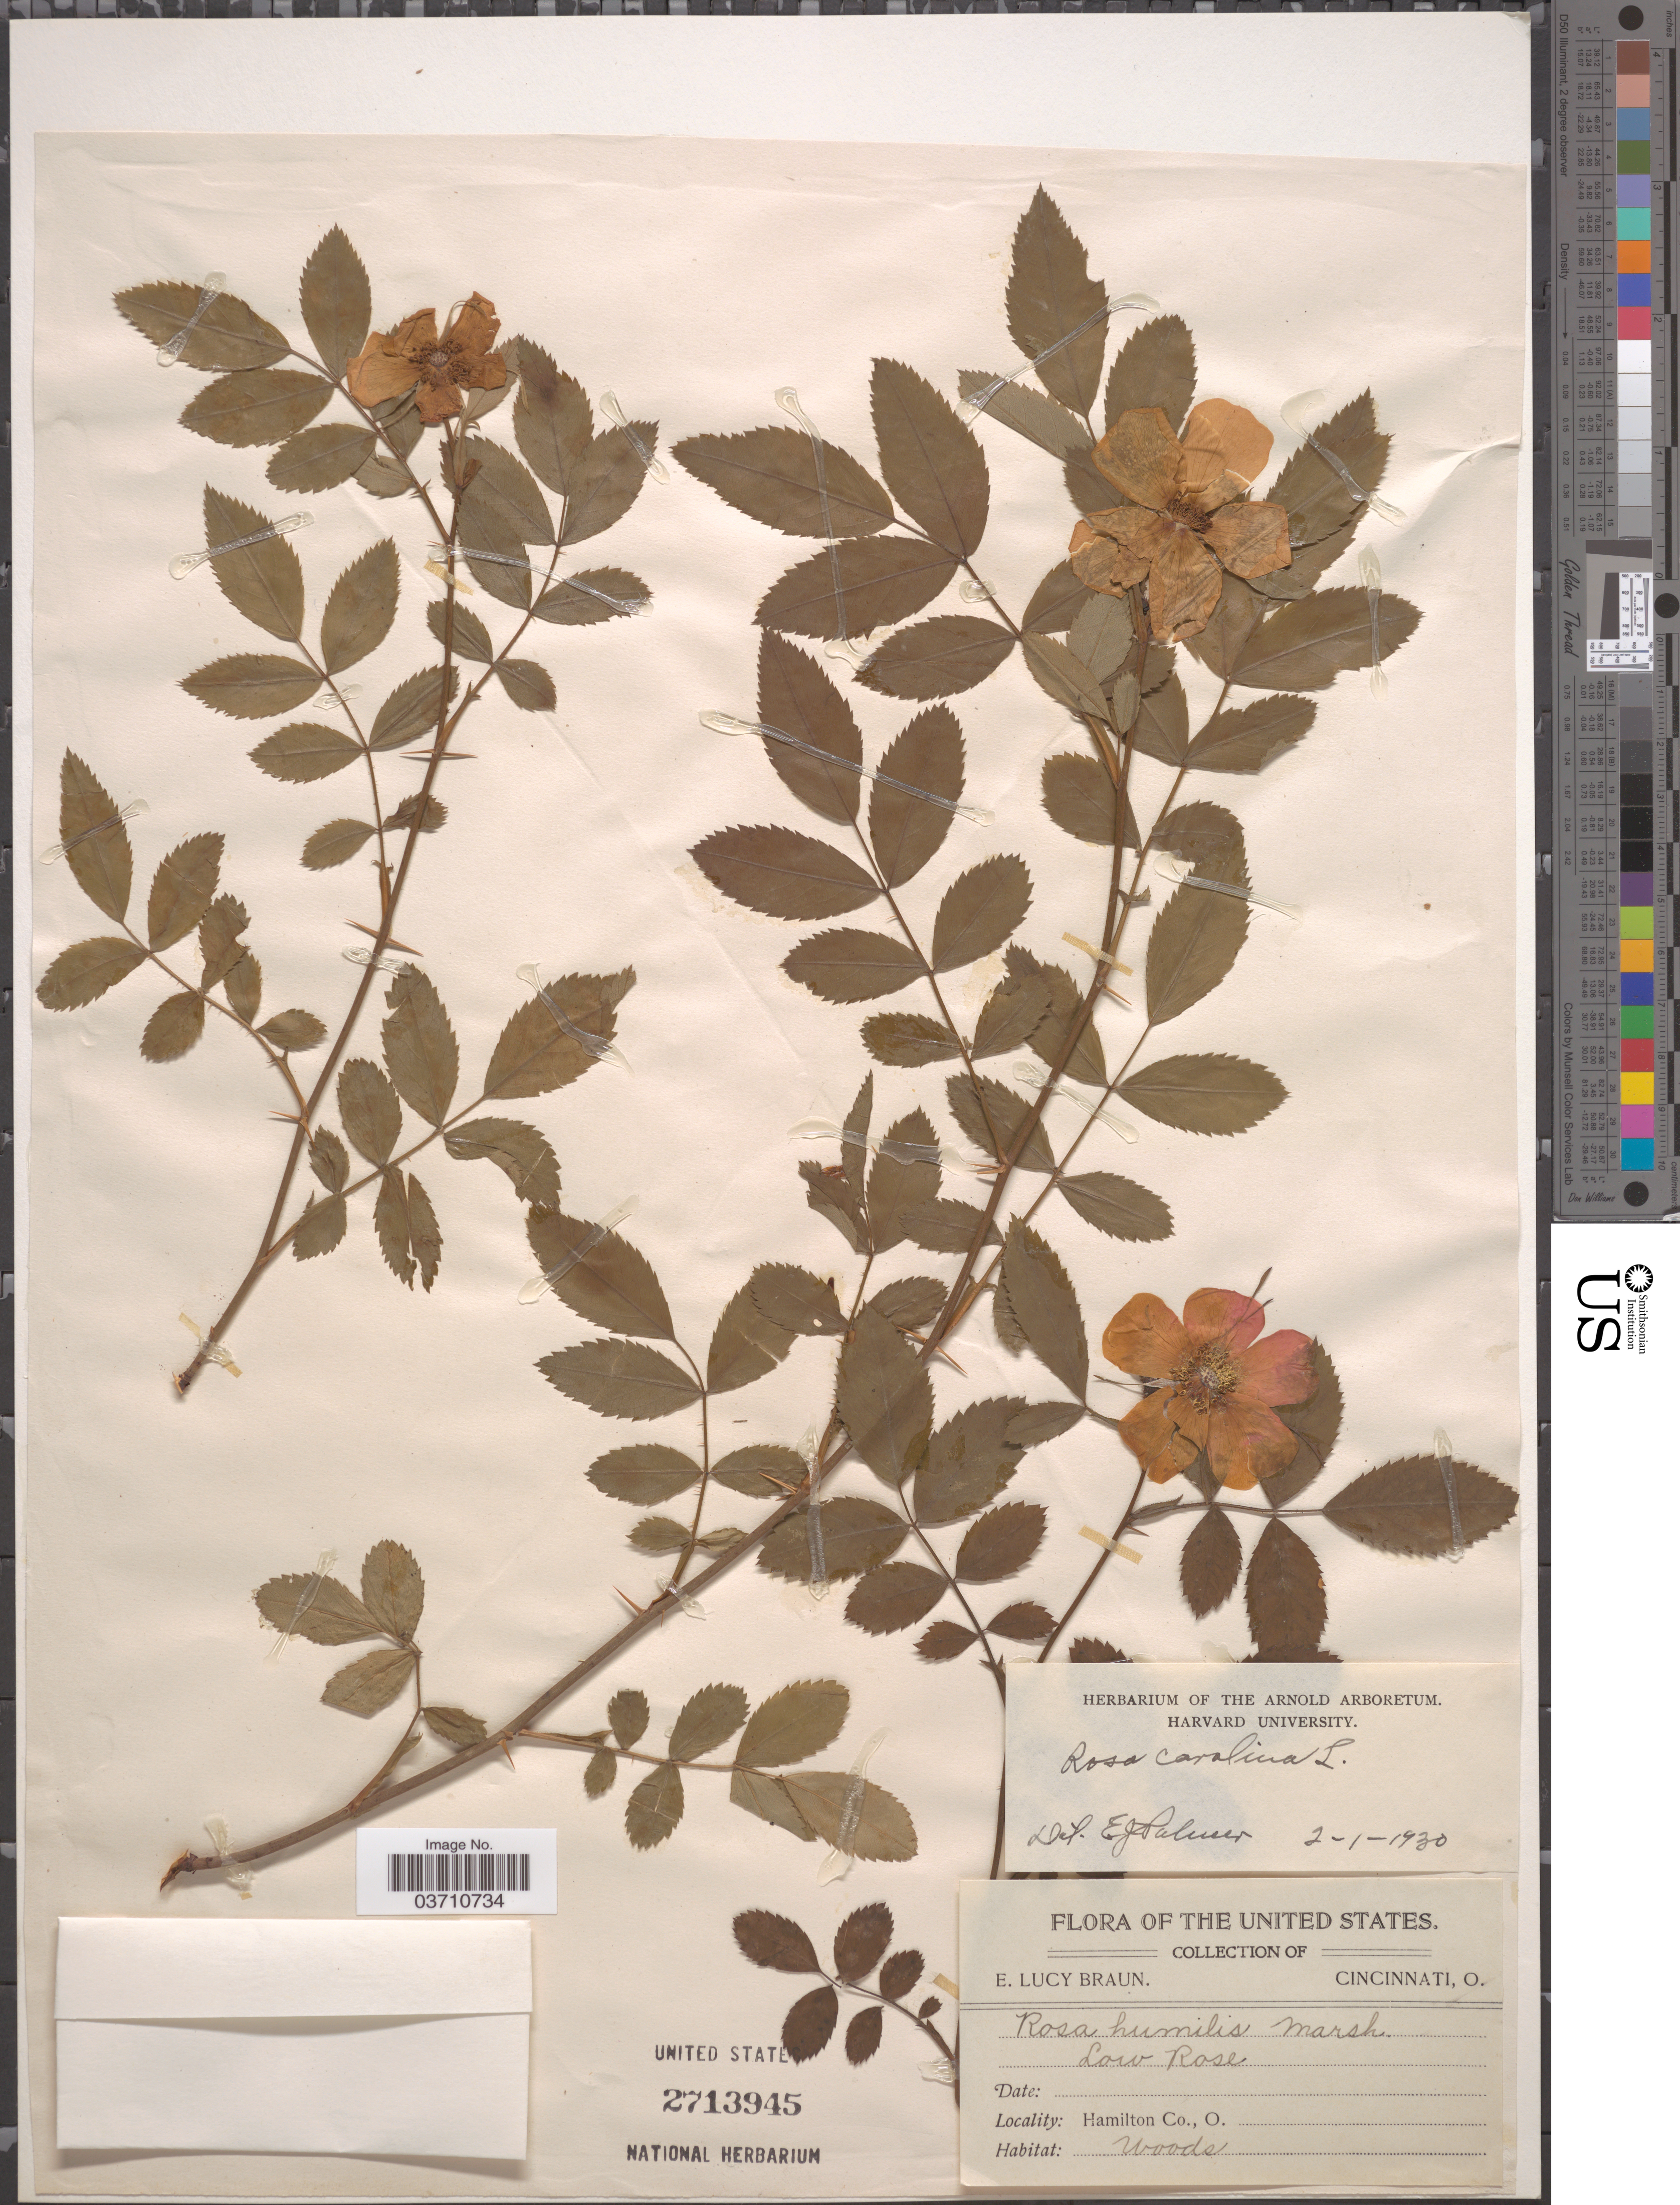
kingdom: Plantae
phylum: Tracheophyta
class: Magnoliopsida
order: Rosales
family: Rosaceae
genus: Rosa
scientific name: Rosa carolina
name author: L.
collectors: E. L. Braun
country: United States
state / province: Ohio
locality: Hamilton Co.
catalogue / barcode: US 2713945